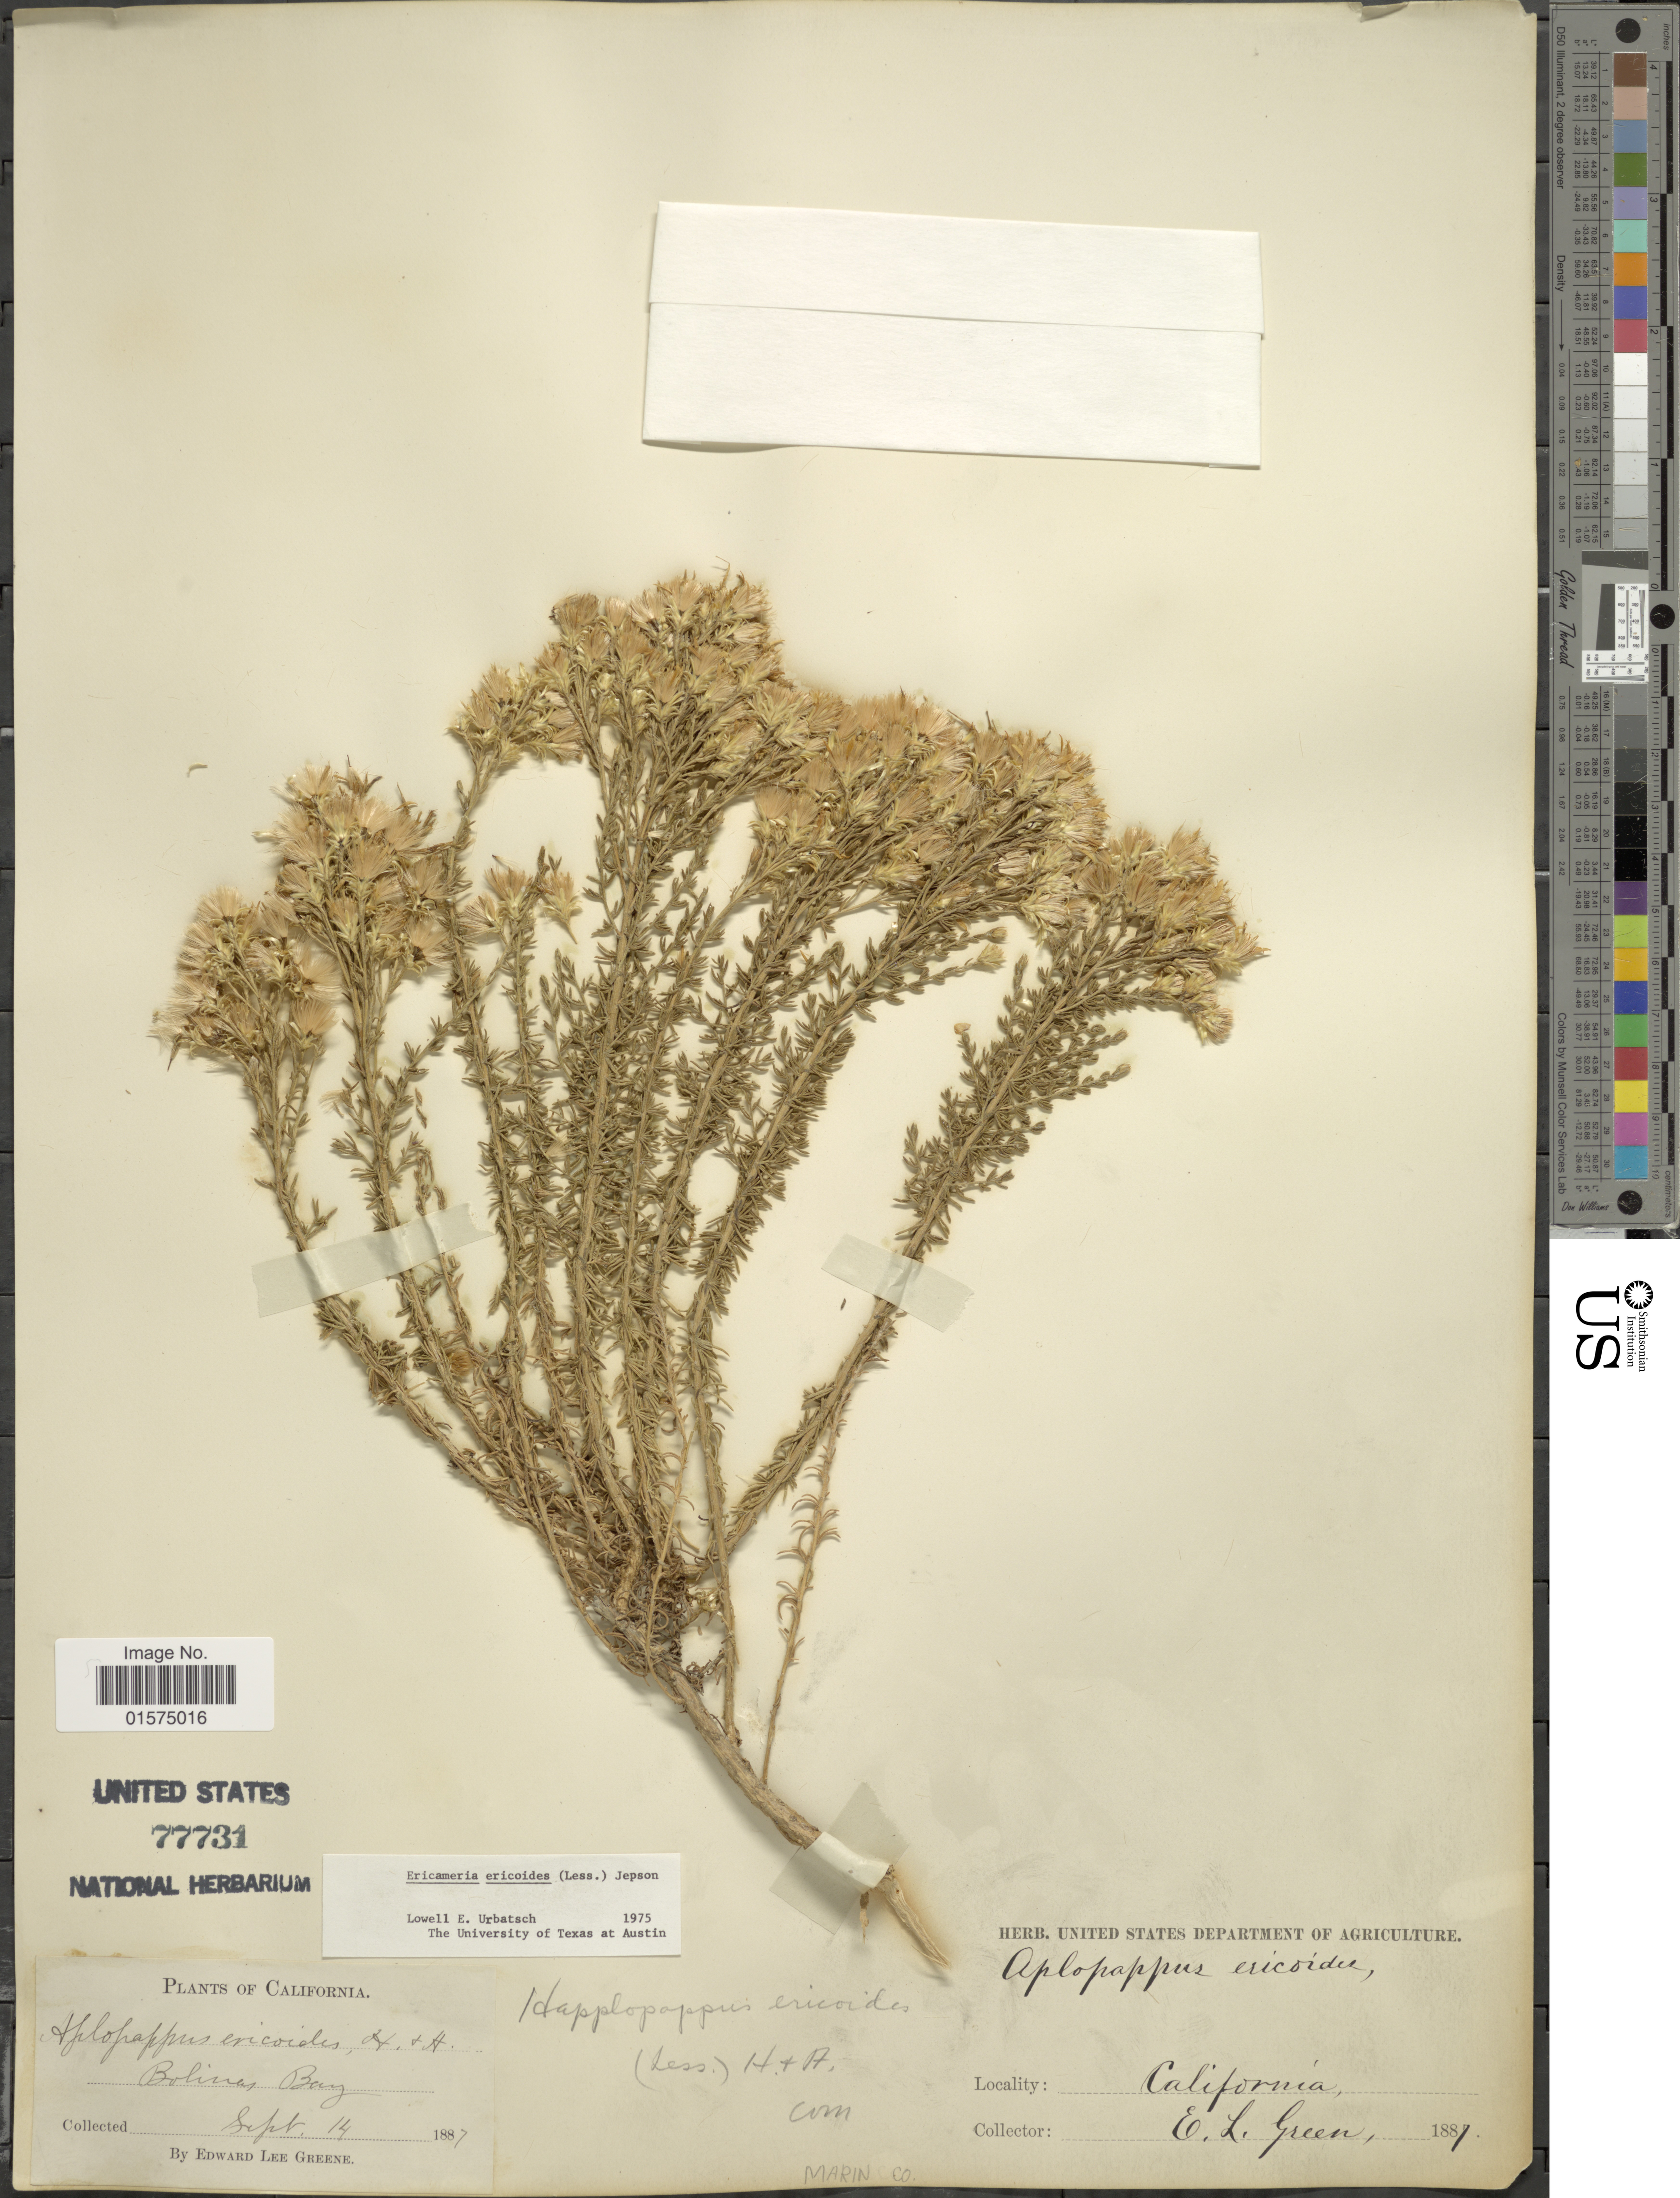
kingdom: Plantae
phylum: Tracheophyta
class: Magnoliopsida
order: Asterales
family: Asteraceae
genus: Ericameria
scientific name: Ericameria ericoides subsp. ericoides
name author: (Less.) Nutt. ex Jeps.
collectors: E. L. Greene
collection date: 1887-09-14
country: United States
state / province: California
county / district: Marin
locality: Marin Co. Bolinas Bay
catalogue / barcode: US 77731